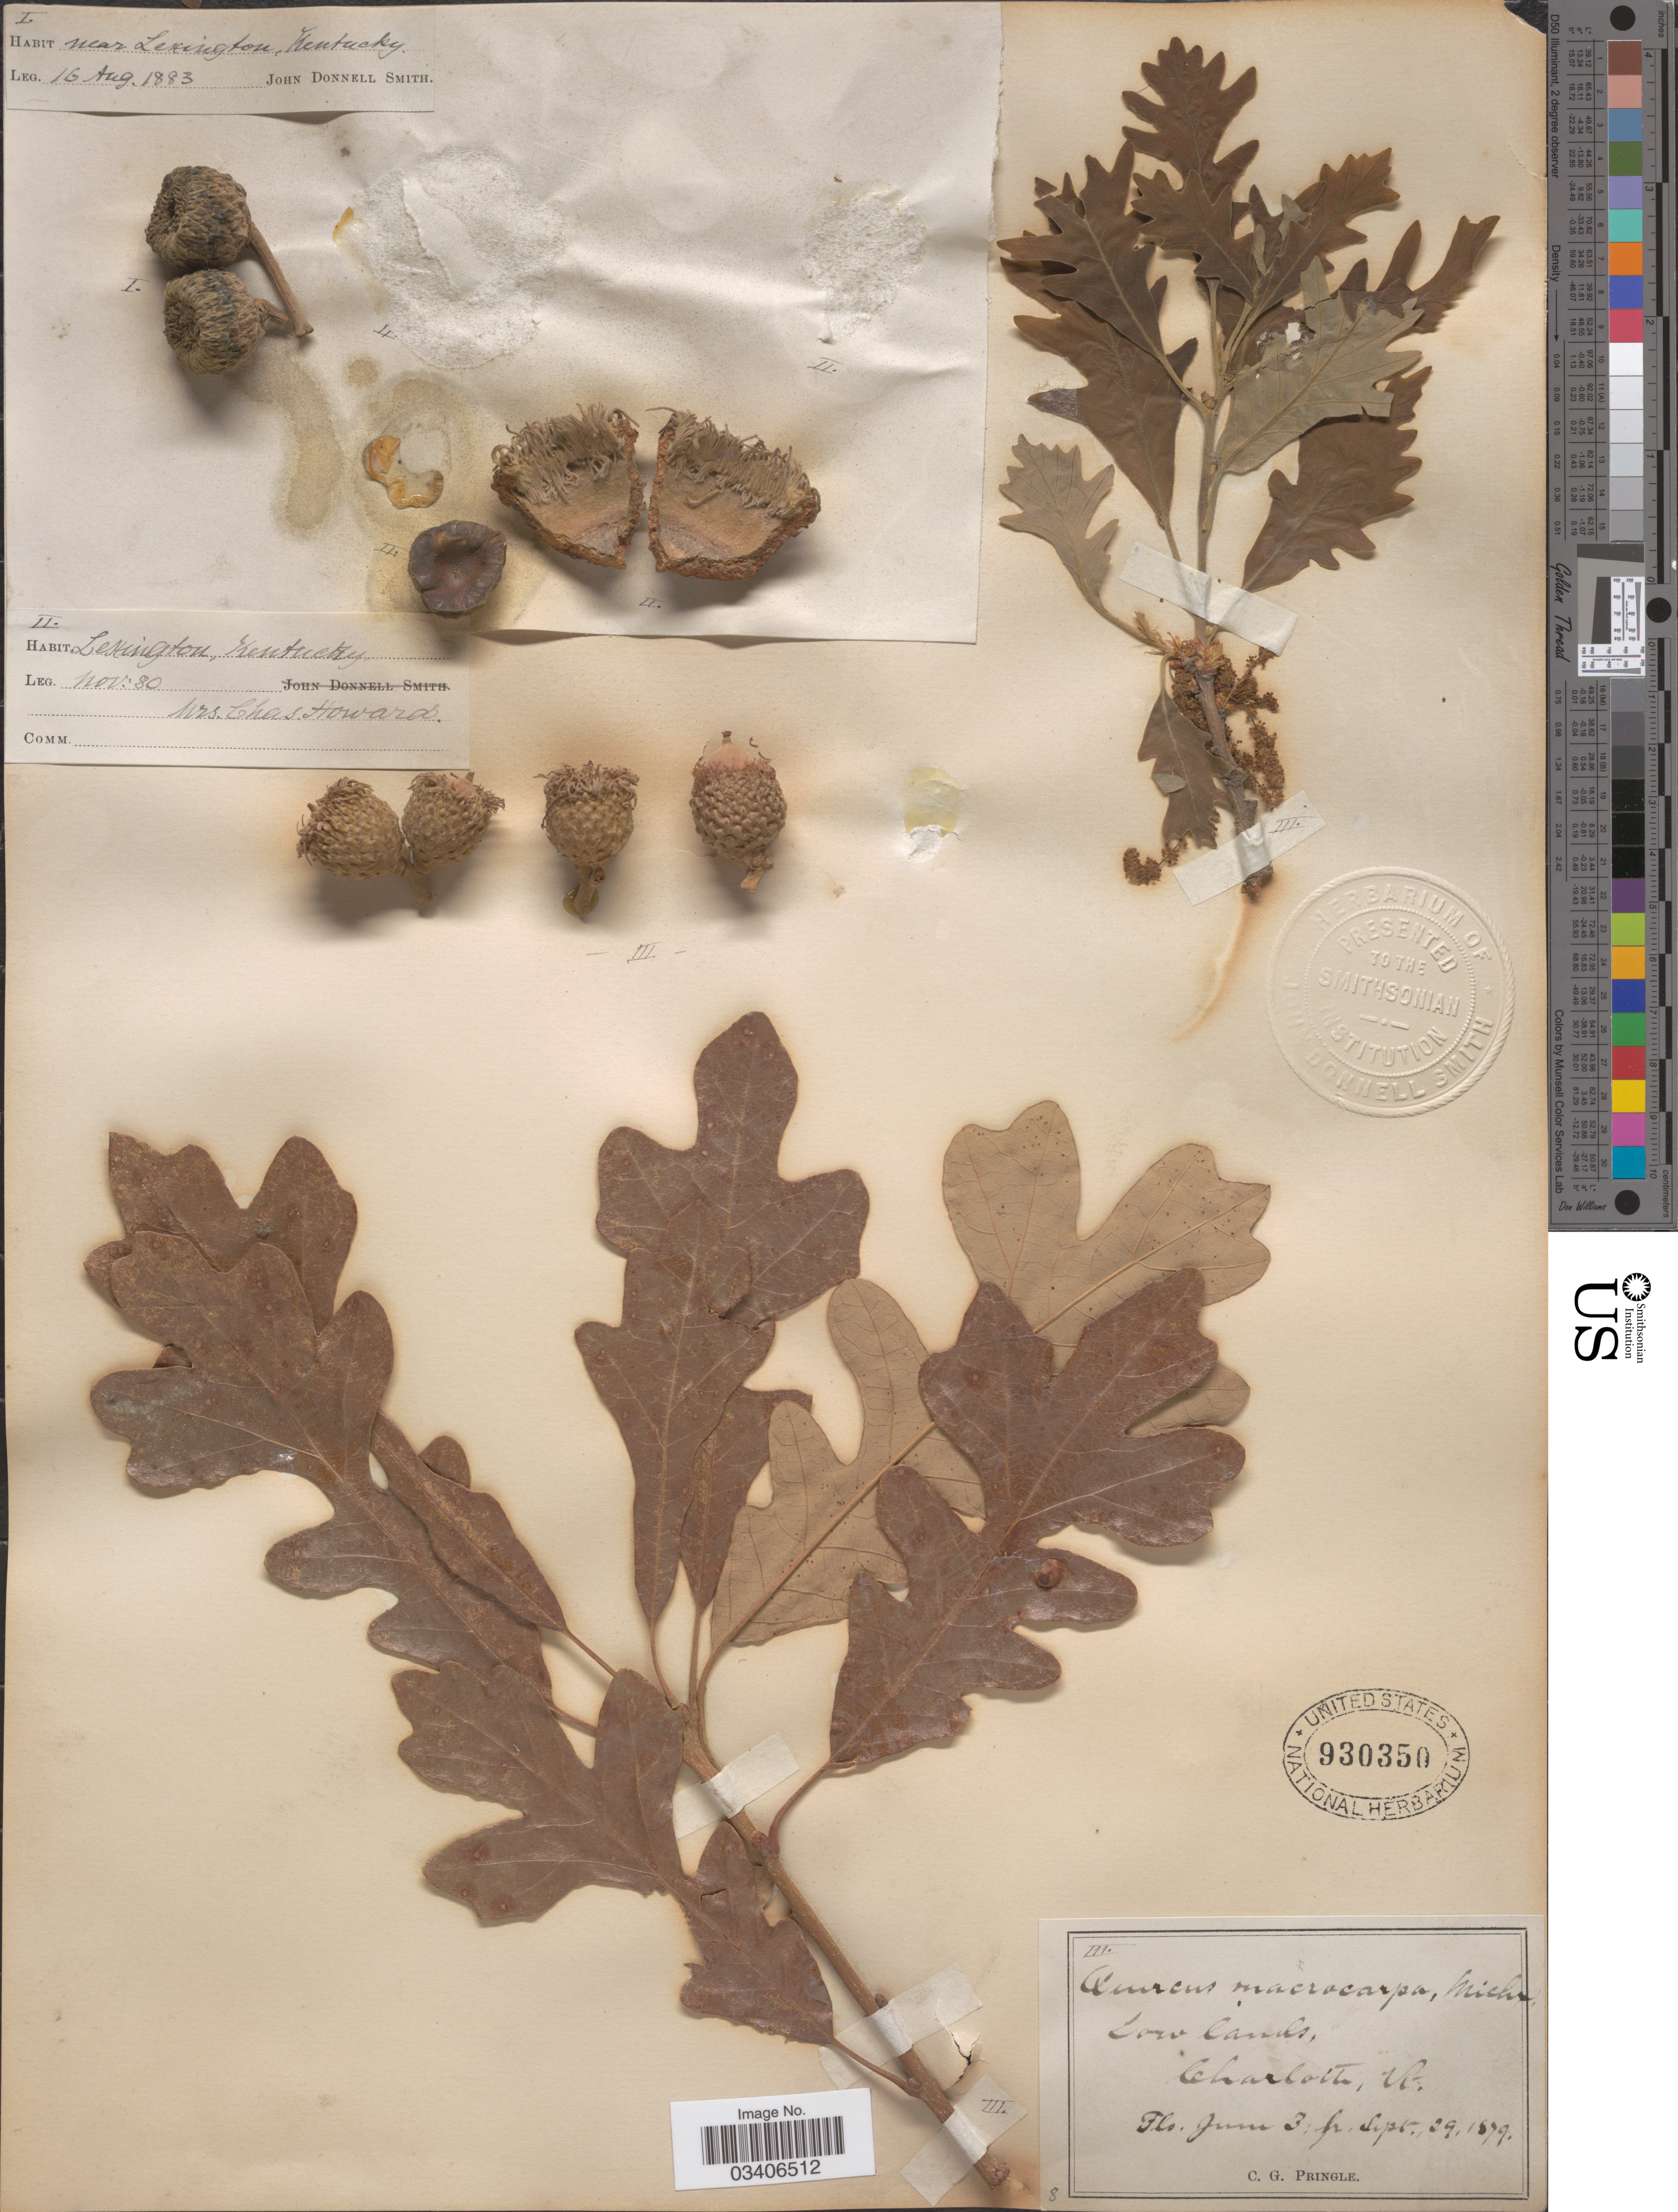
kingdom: Plantae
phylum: Tracheophyta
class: Magnoliopsida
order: Fagales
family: Fagaceae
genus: Quercus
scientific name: Quercus macrocarpa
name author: Michx.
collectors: C. W. Howard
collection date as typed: Transcribed d/m/y: /11/80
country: United States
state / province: Kentucky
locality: Lexington.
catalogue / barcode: US 930350-2